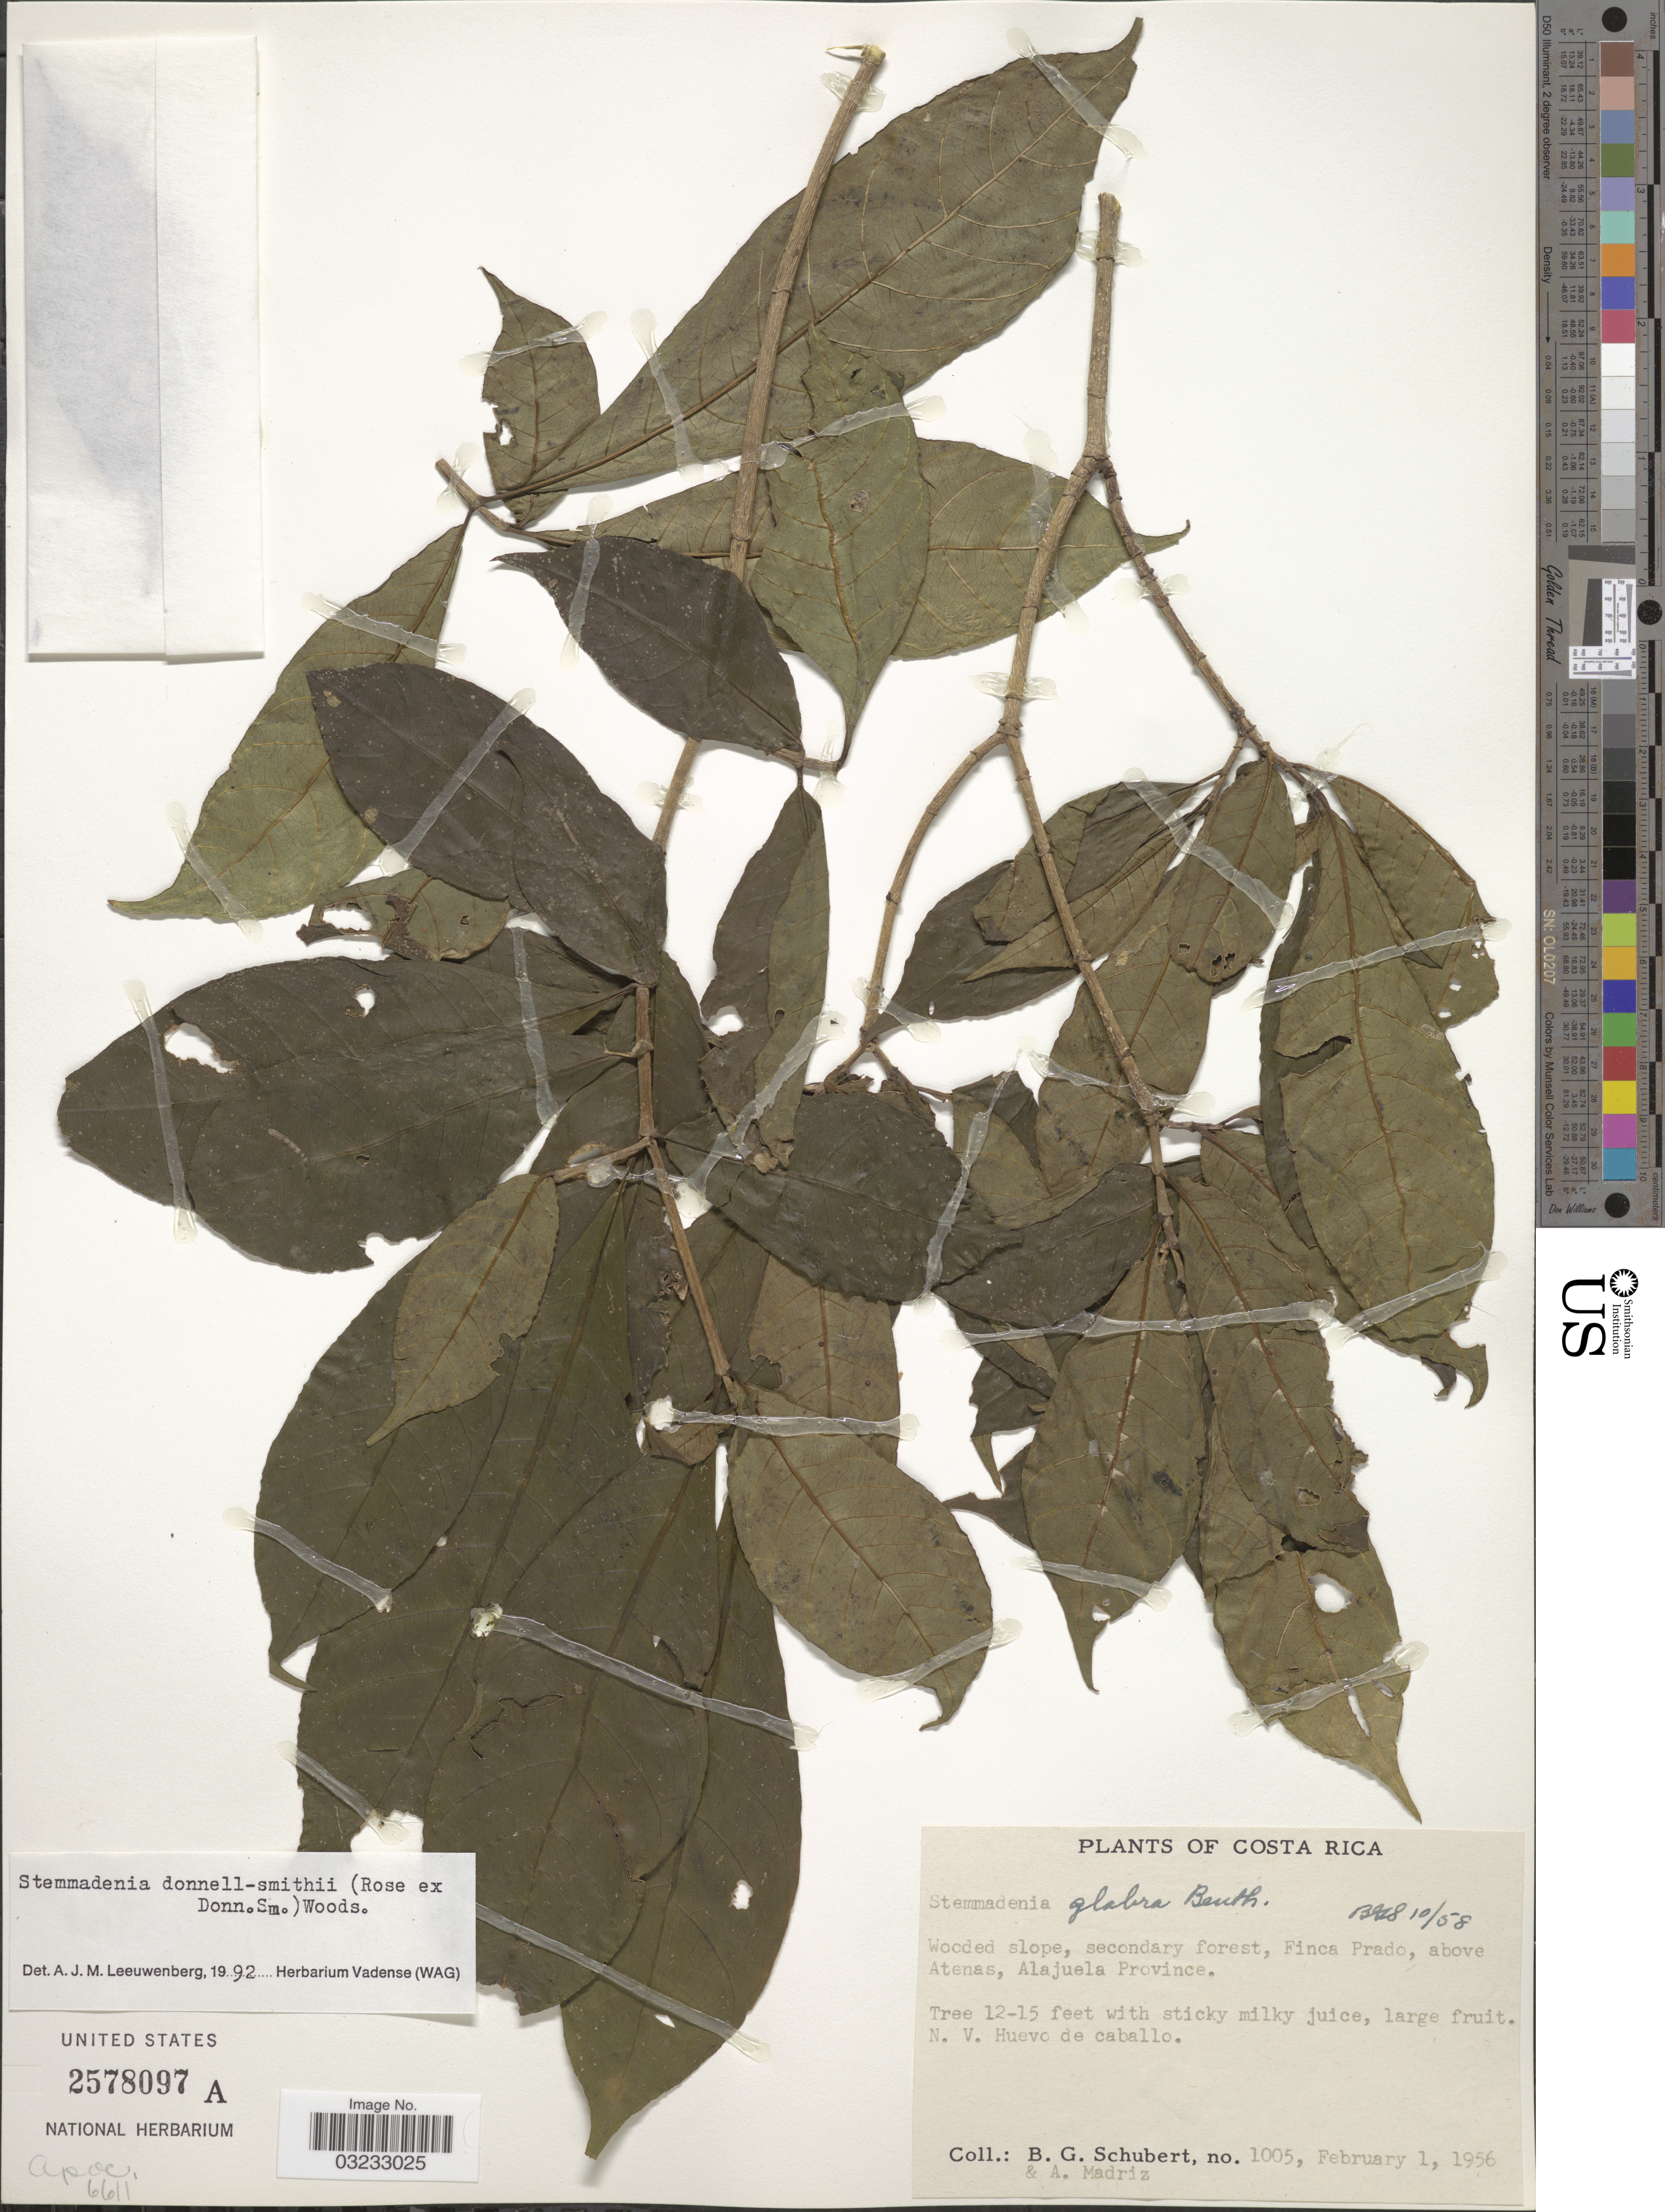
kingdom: Plantae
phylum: Tracheophyta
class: Magnoliopsida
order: Gentianales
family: Apocynaceae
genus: Stemmadenia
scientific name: Stemmadenia donnell-smithii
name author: (Rose ex Donn. Sm.) Woodson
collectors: B. Schubert & A. Madriz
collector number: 1005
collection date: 1956-02-01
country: Costa Rica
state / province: Alajuela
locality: Finca Prado, above Atenas.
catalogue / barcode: US 2578097A